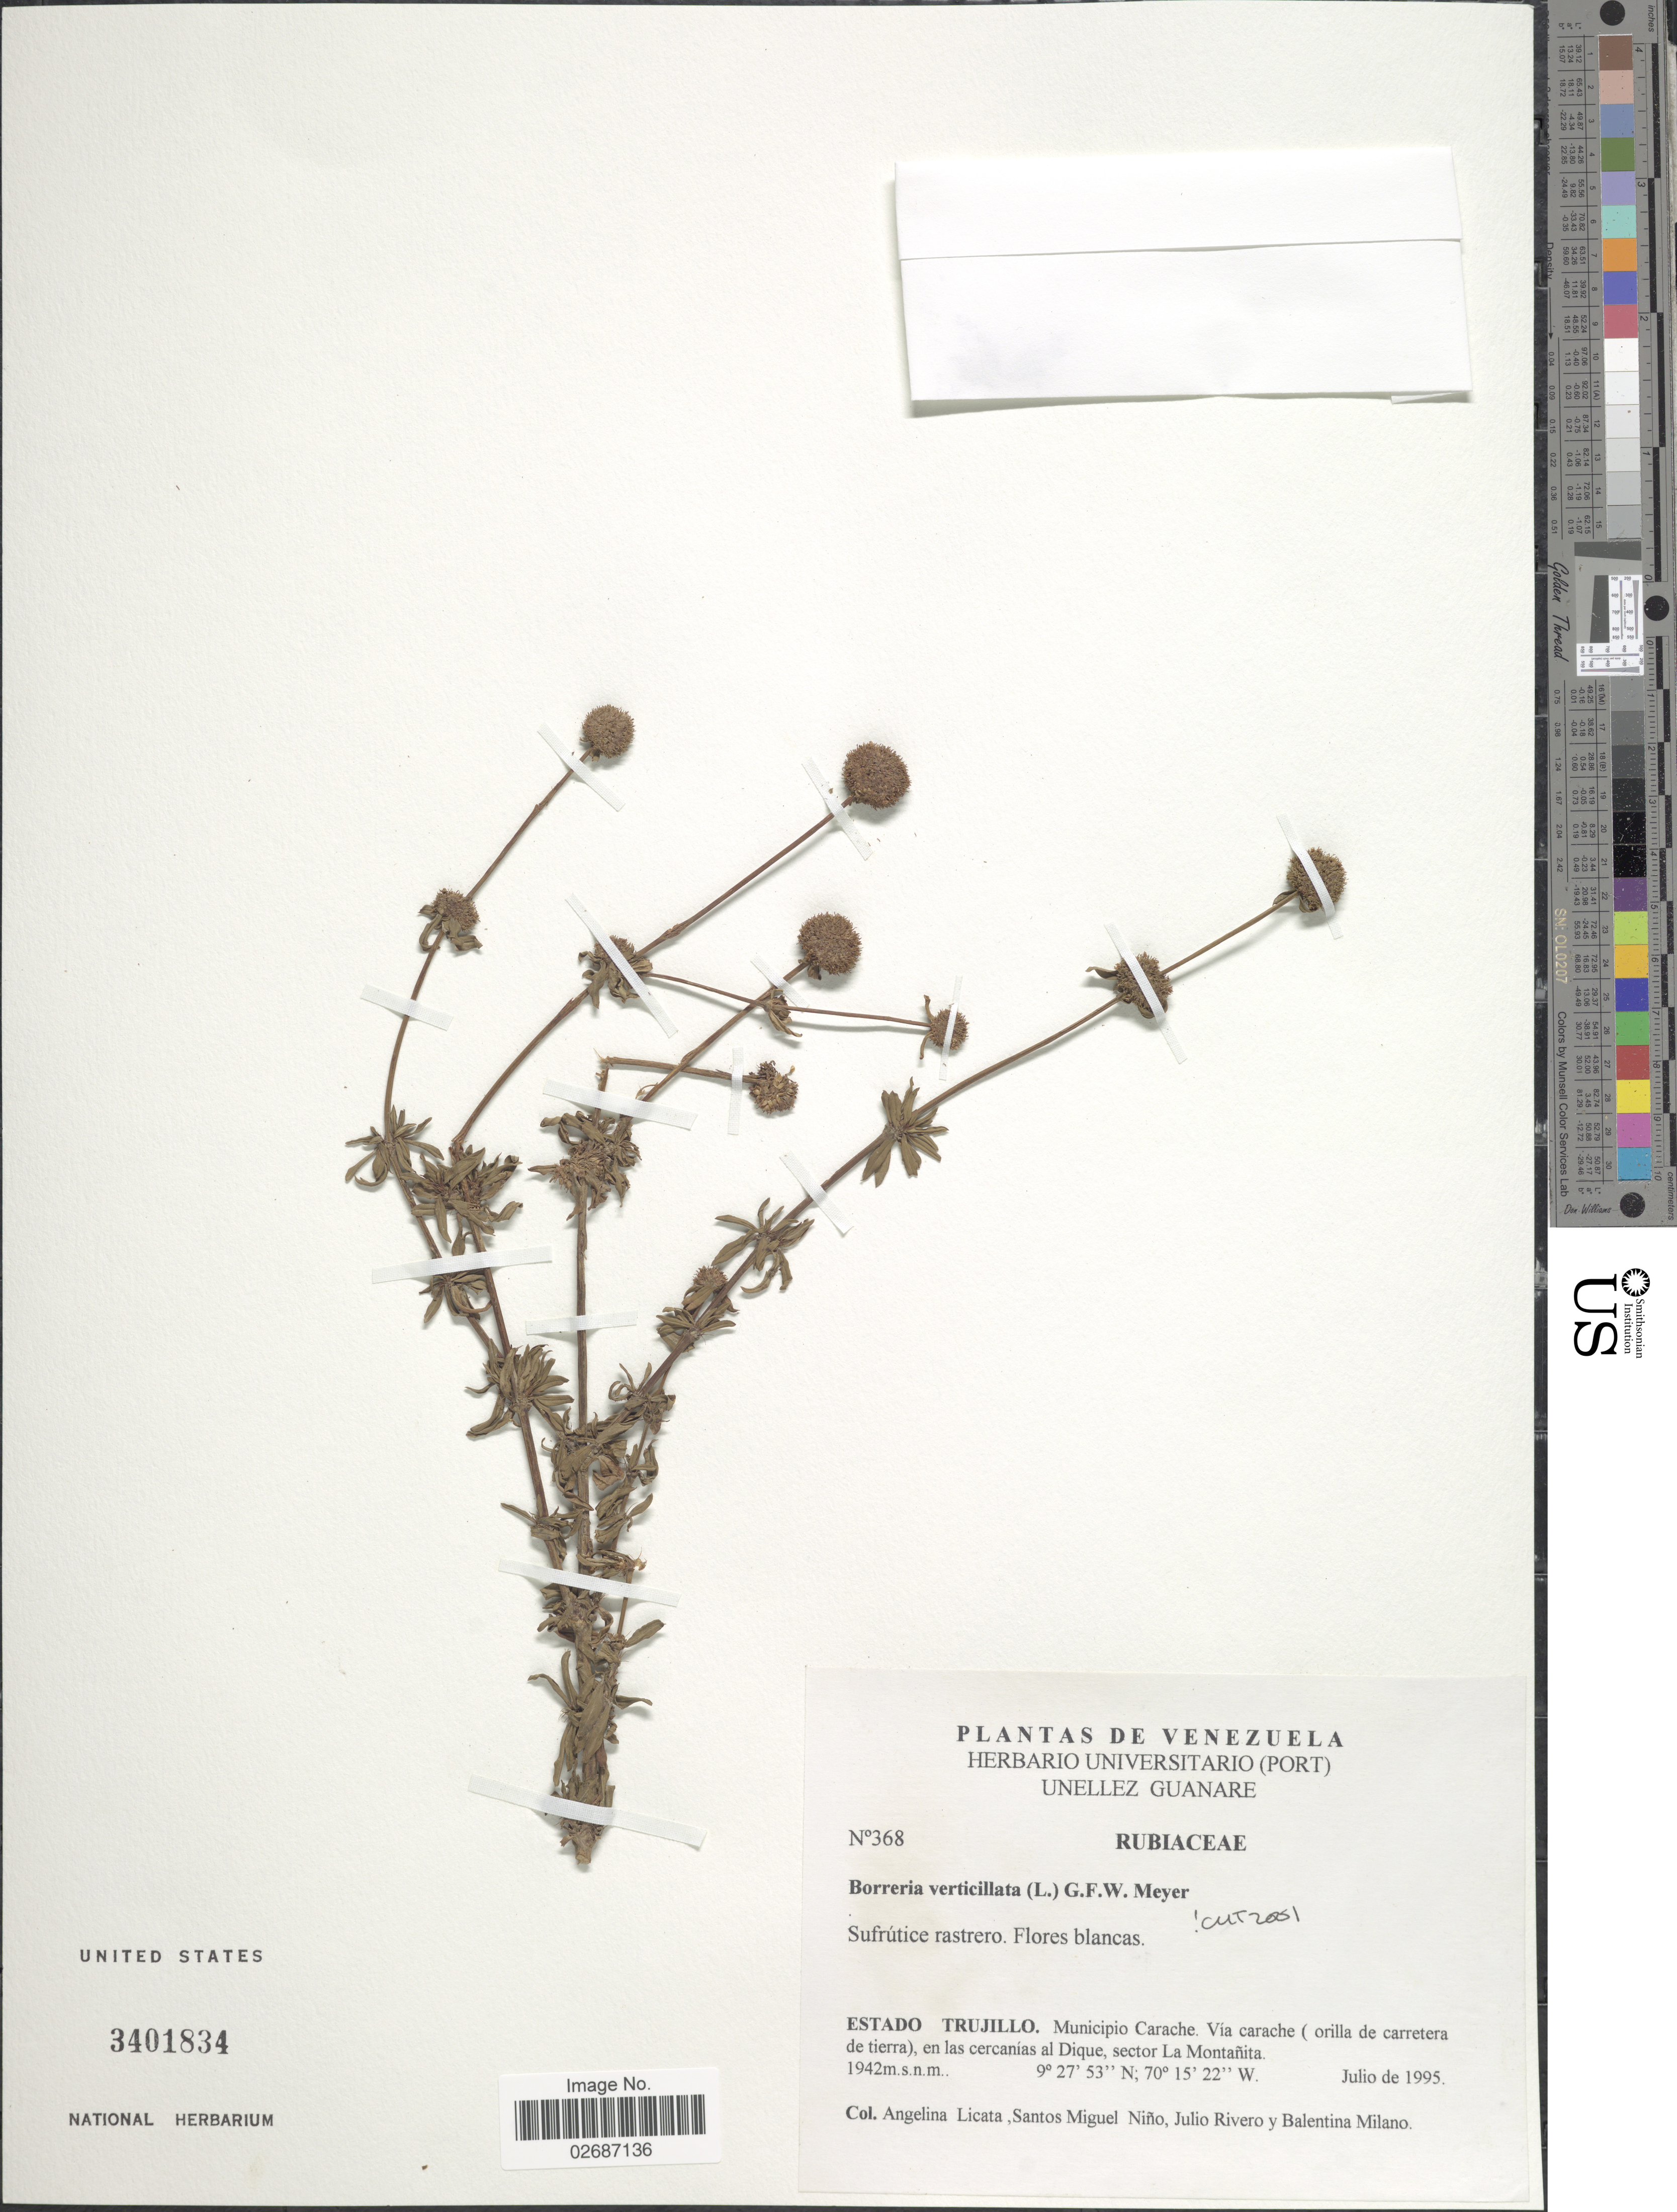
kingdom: Plantae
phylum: Tracheophyta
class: Magnoliopsida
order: Gentianales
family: Rubiaceae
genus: Borreria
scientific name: Borreria verticillata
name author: (L.) G. Mey.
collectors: A. Licata, S. M. Niño, J. Rivero & B. Milano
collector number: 368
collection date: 1995-07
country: Venezuela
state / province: Trujillo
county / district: Carache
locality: Vía carache (orilla de carretera de tierra), en las cercanías al Dique, sector La Montañita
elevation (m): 1942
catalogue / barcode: US 3401834